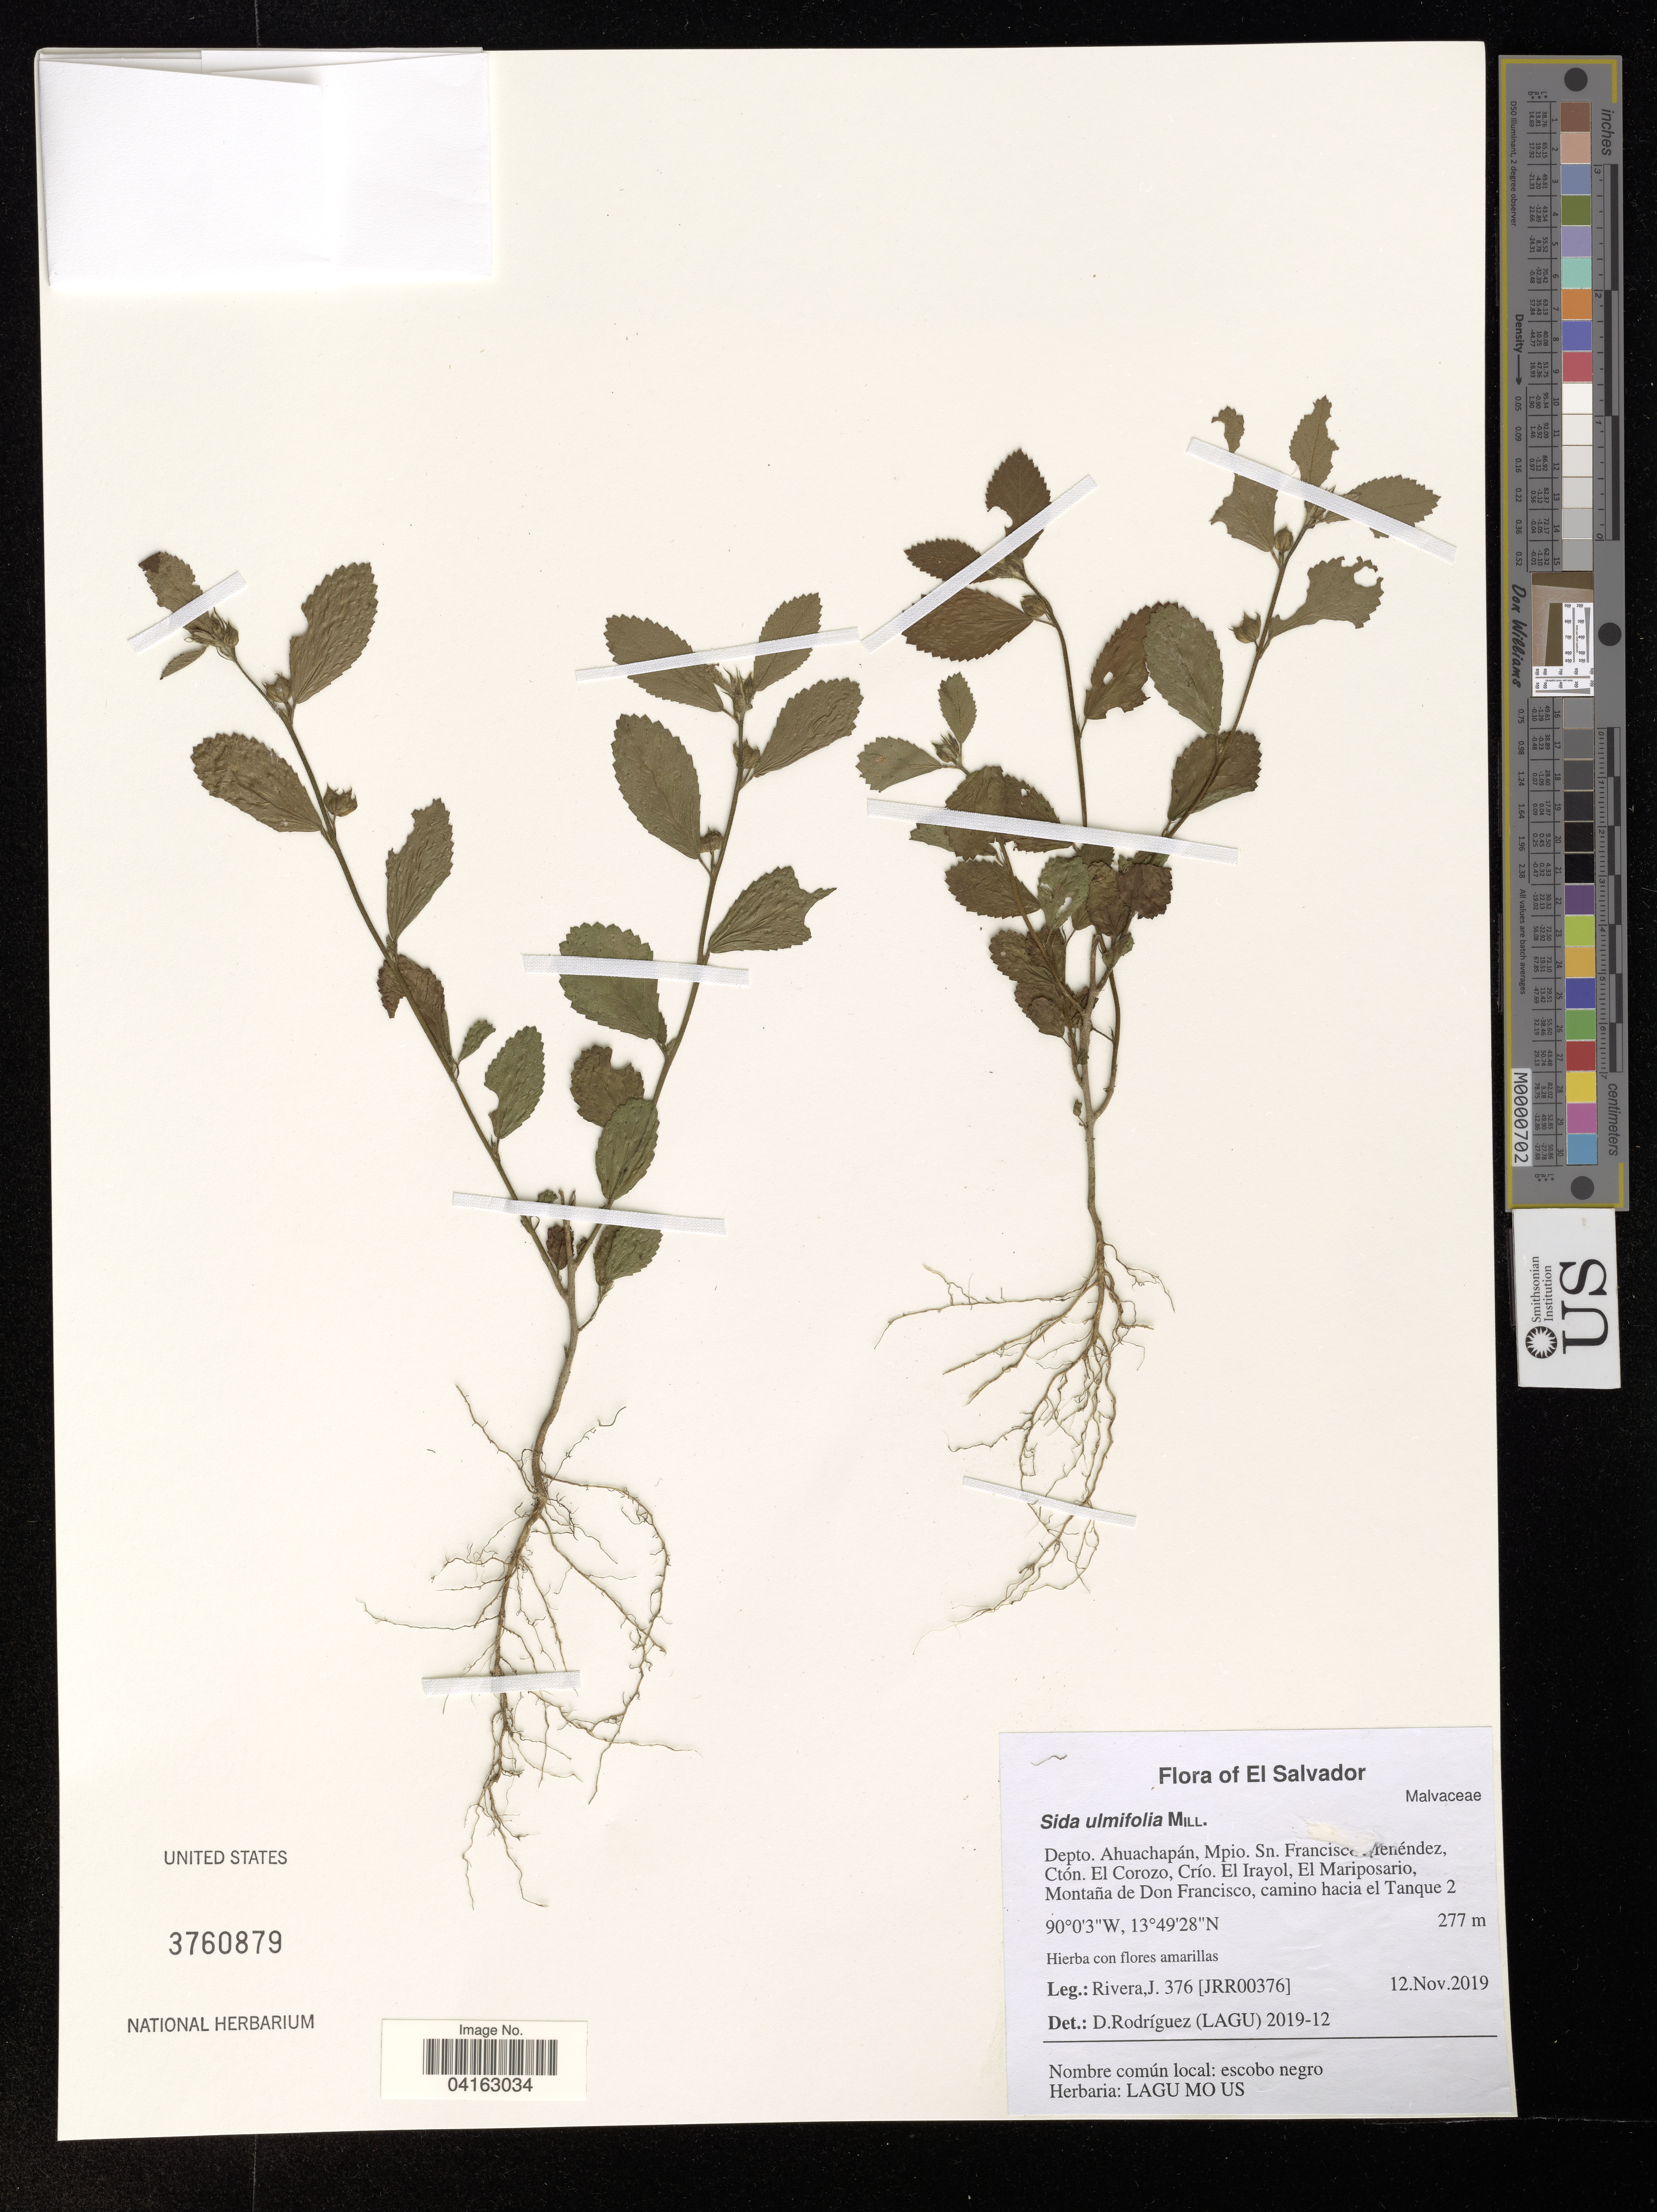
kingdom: Plantae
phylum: Tracheophyta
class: Magnoliopsida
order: Malvales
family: Malvaceae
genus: Sida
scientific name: Sida ulmifolia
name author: Mill.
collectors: J. Rivera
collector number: JRR00376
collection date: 2019-11-12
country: El Salvador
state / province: Ahuachapan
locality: Mpio. Sn Francisco Menéndez, Ctón. El Corozo, Crío. El Irayol, El Mariposario, Montaña de Don Francisco, camino hacia el Tanque 2.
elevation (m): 277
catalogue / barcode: US 3760879